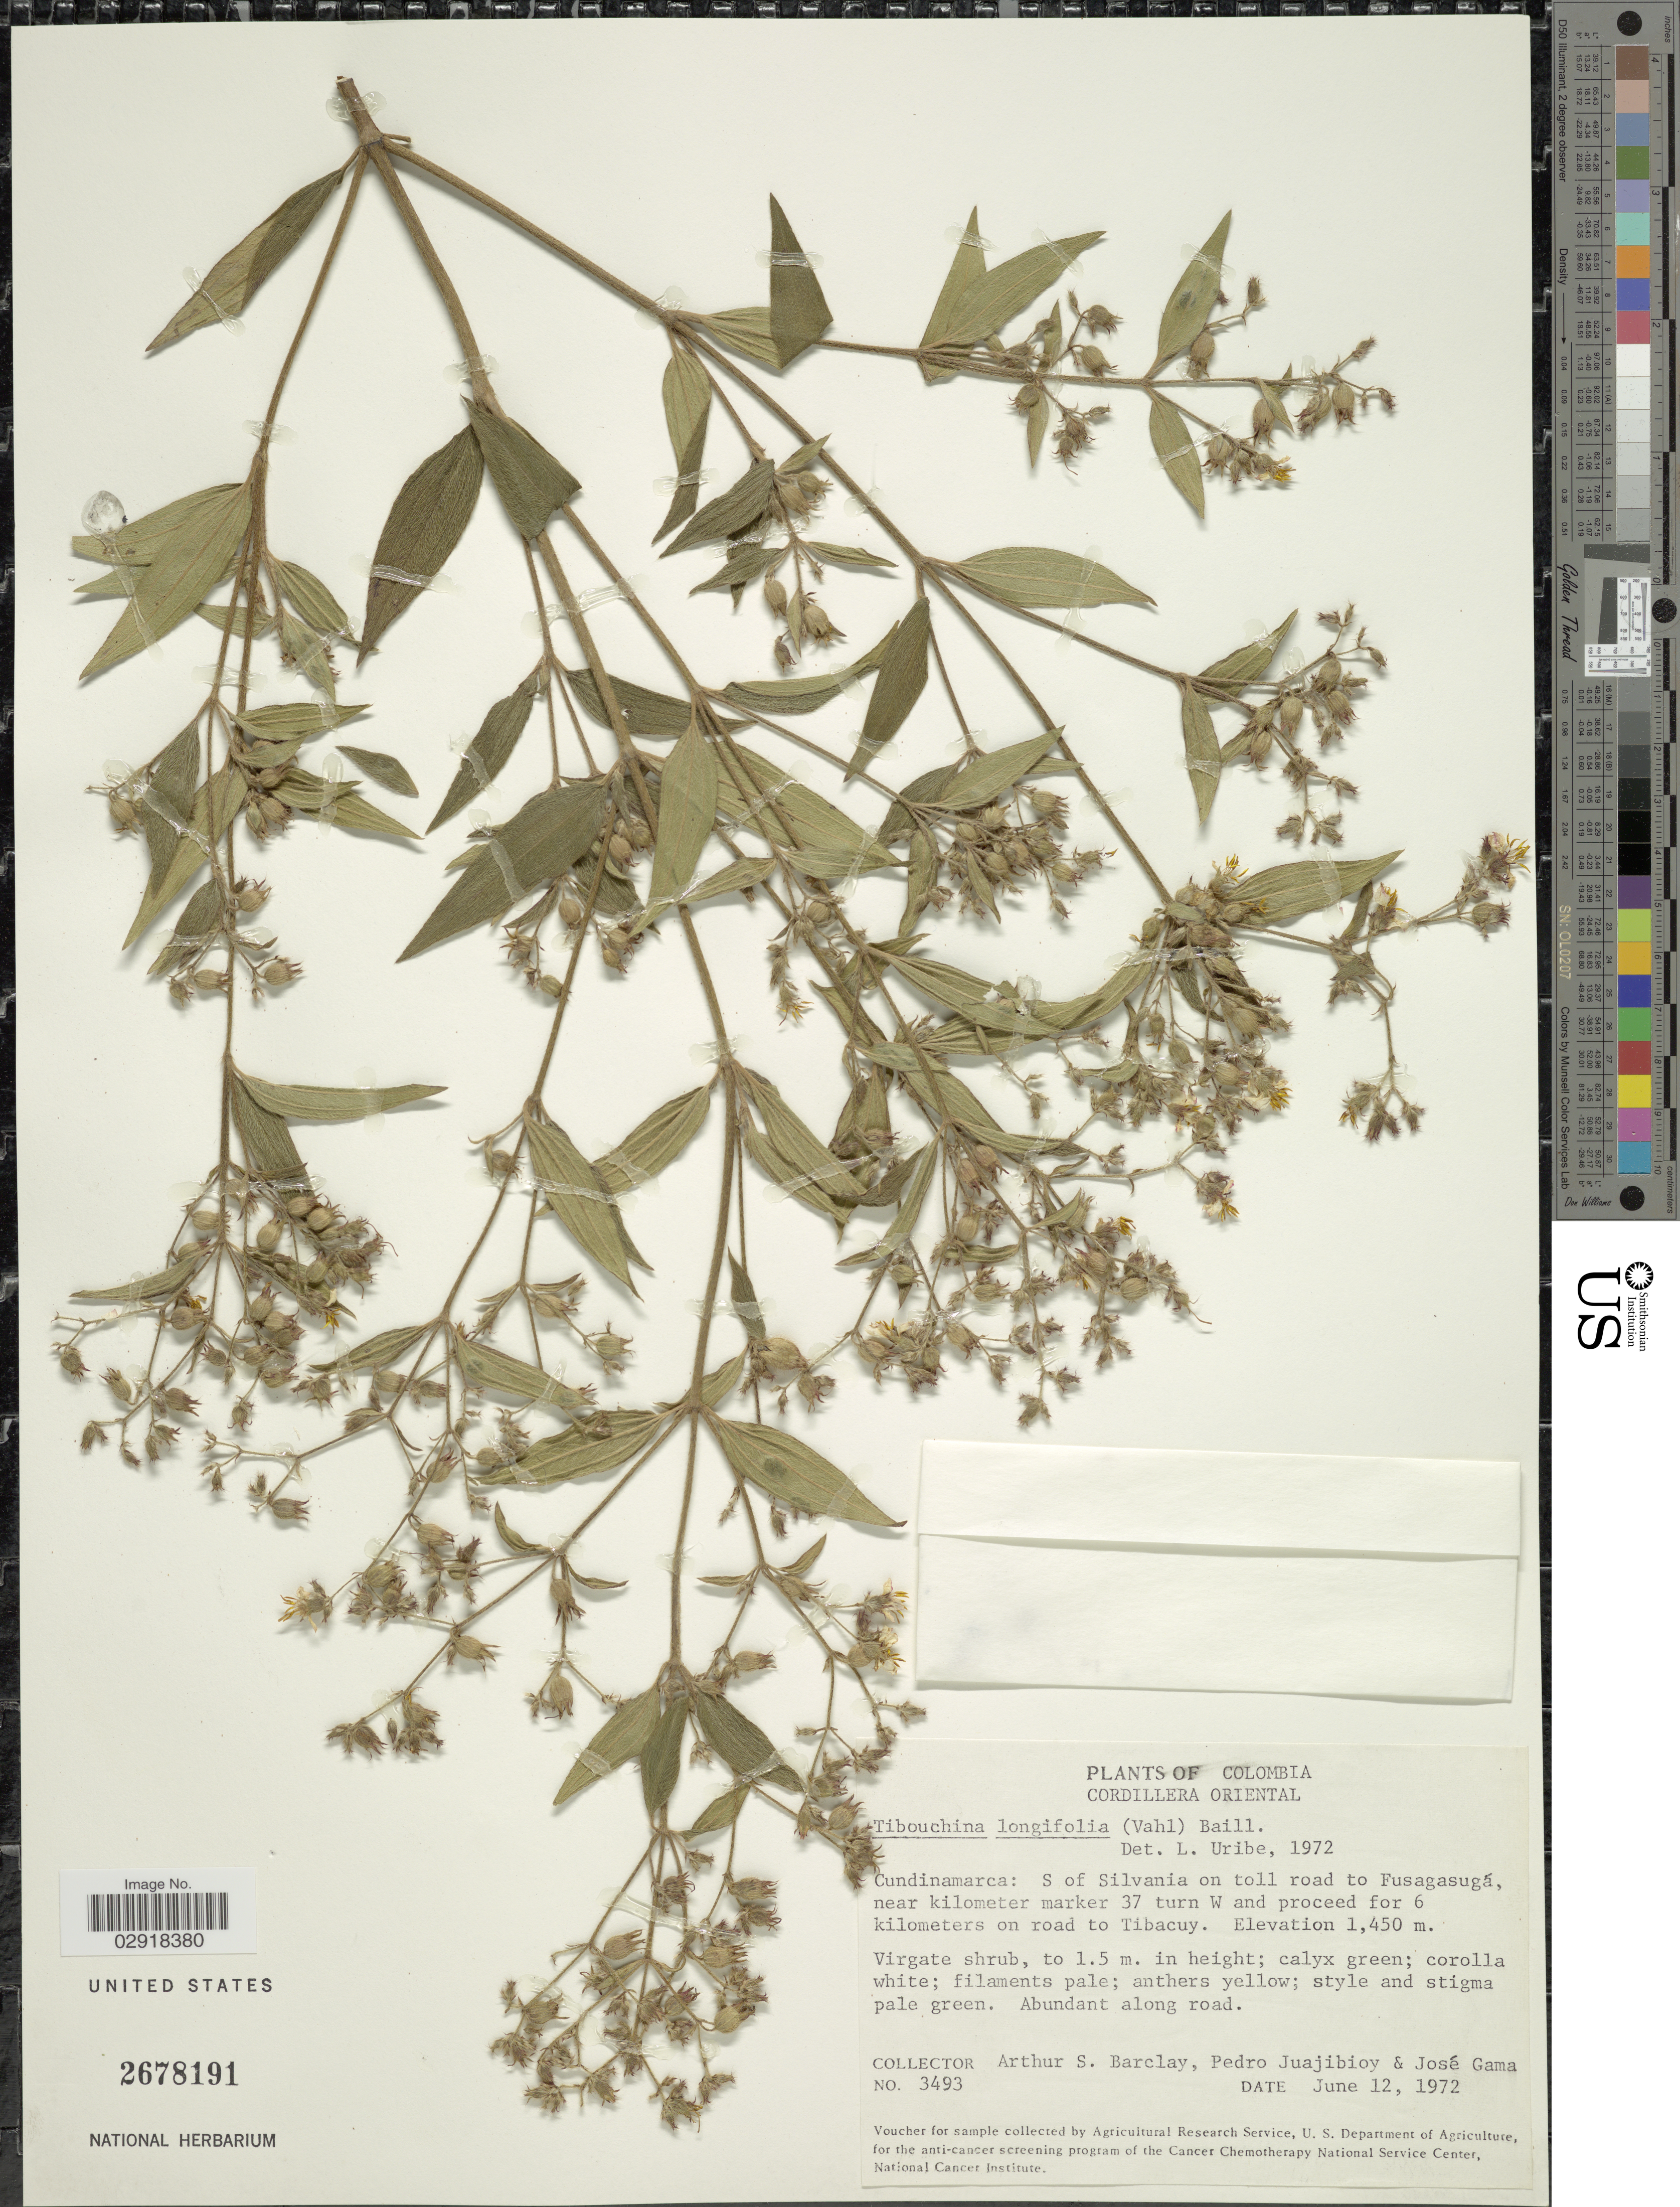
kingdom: Plantae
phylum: Tracheophyta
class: Magnoliopsida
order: Myrtales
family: Melastomataceae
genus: Chaetogastra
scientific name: Chaetogastra longifolia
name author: (Vahl) DC.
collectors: A. S. Barclay, P. Juajibioy & J. Gama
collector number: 3493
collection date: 1972-06-12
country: Colombia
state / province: Cundinamarca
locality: Cordillera Oriental, S of Silvania on toll road to Fusagasugá, near kilometer marker 37 turn W and proceed for 6 kilometers on road to Tibacuy.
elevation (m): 1450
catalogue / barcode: US 2678191